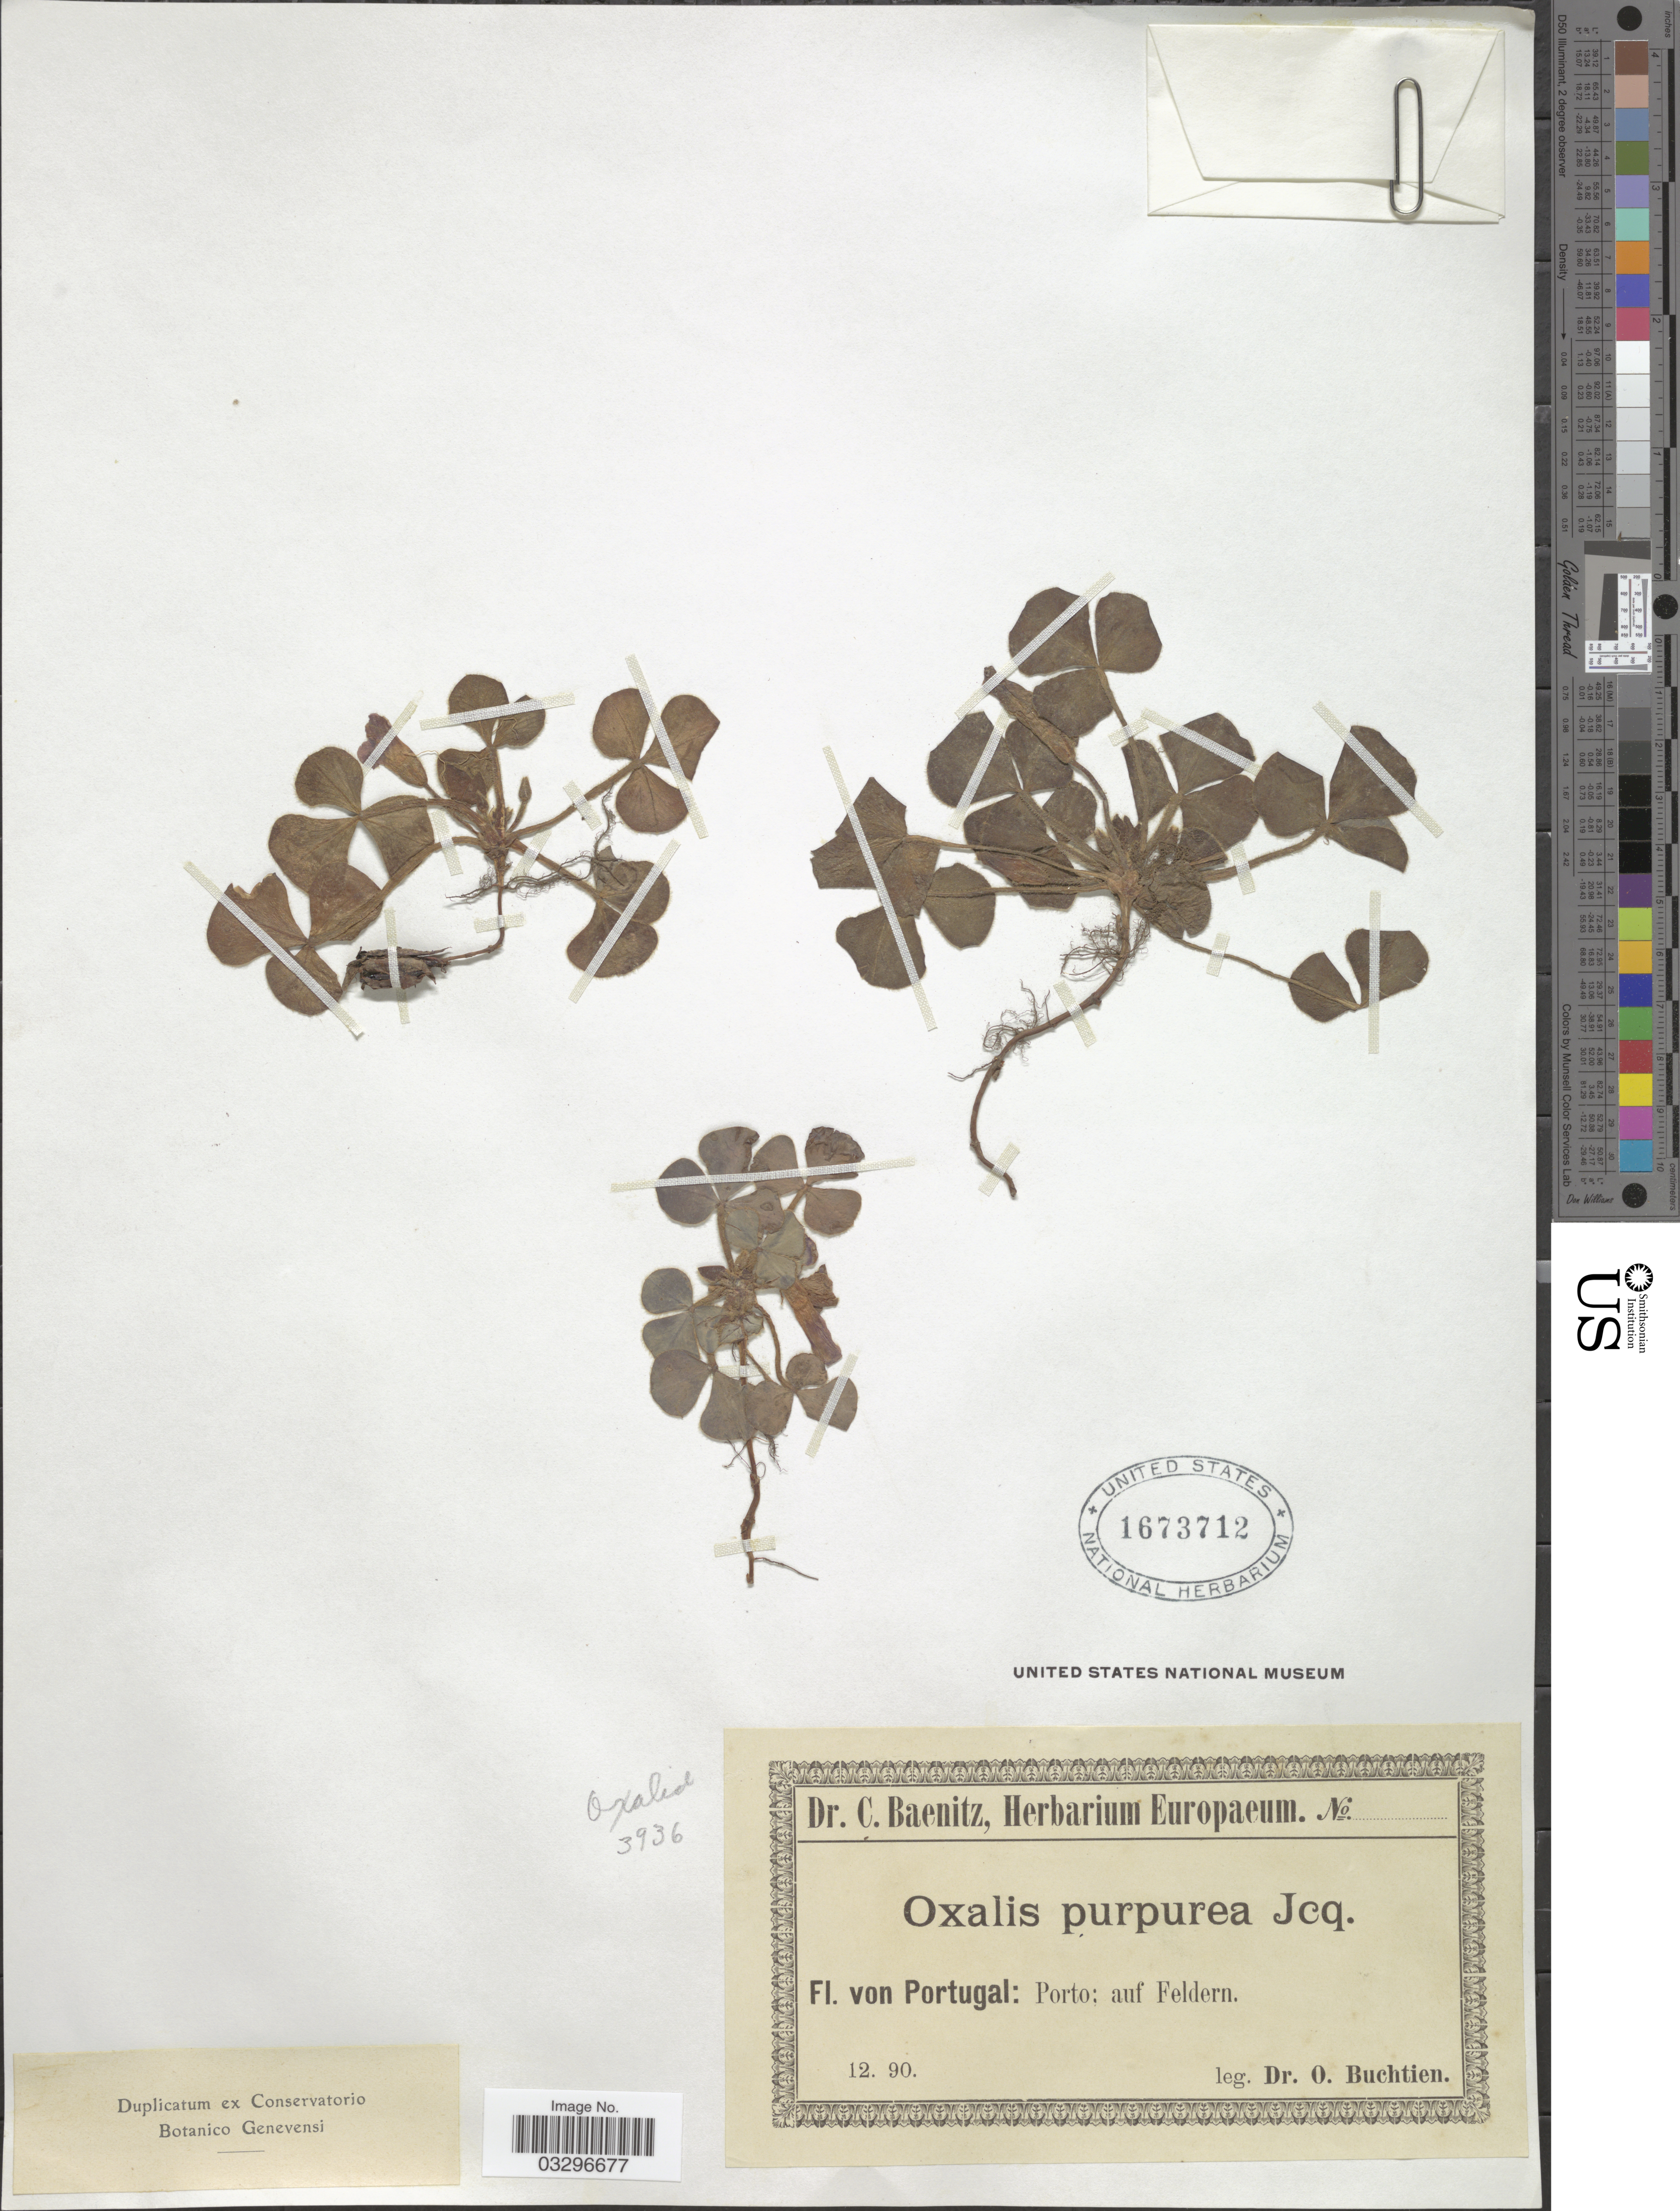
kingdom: Plantae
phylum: Tracheophyta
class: Magnoliopsida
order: Oxalidales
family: Oxalidaceae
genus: Oxalis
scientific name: Oxalis purpurea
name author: L.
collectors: O. Buchtien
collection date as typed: Transcribed d/m/y: /12/90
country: Portugal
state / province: Porto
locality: Porto: auf Feldern.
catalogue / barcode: US 1673712